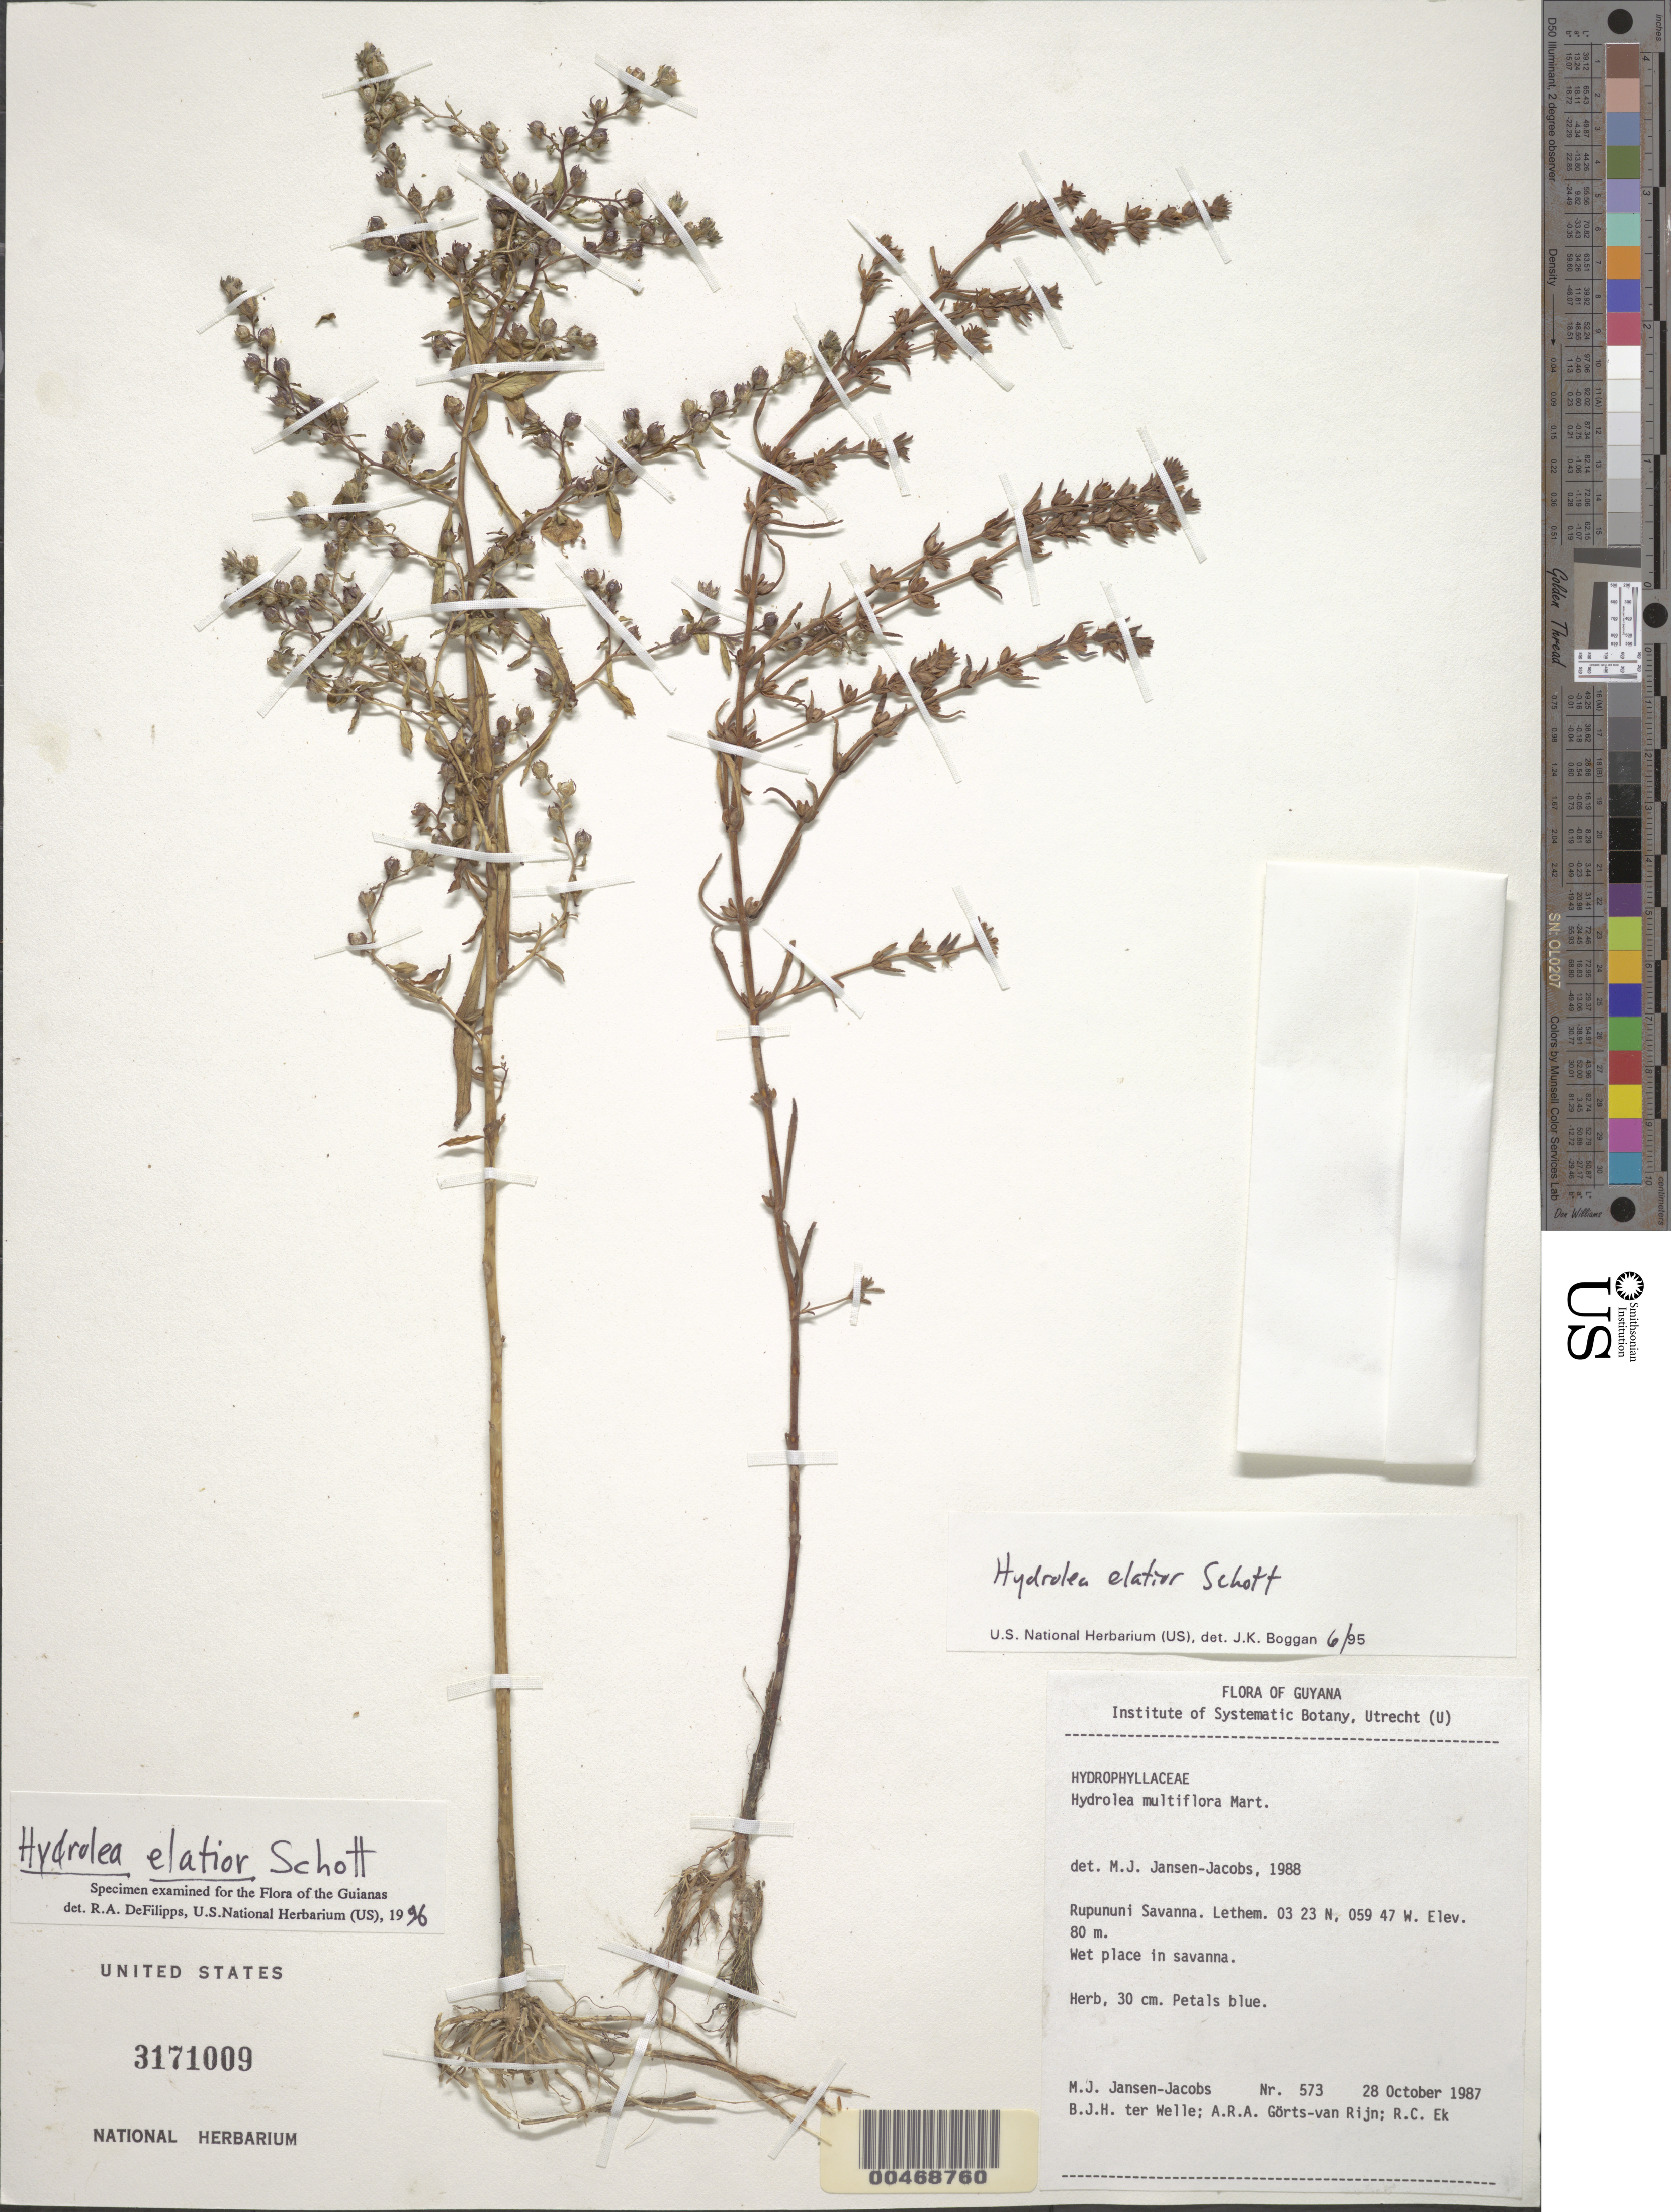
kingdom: Plantae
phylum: Tracheophyta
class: Magnoliopsida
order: Solanales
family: Hydroleaceae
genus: Hydrolea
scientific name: Hydrolea elatior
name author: Schott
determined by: DeFilipps, R. A.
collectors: M. J. Jansen-Jacobs, B. Welle, A. .R. A. Görts-van Rijn & R. C. Ek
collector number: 573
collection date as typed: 28-Oct-87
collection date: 1987-10-28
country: Guyana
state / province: U. Takutu-U. Essequibo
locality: Lethem, Rupununi Dist.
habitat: Savanna, wet place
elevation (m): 80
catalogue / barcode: US 3171009